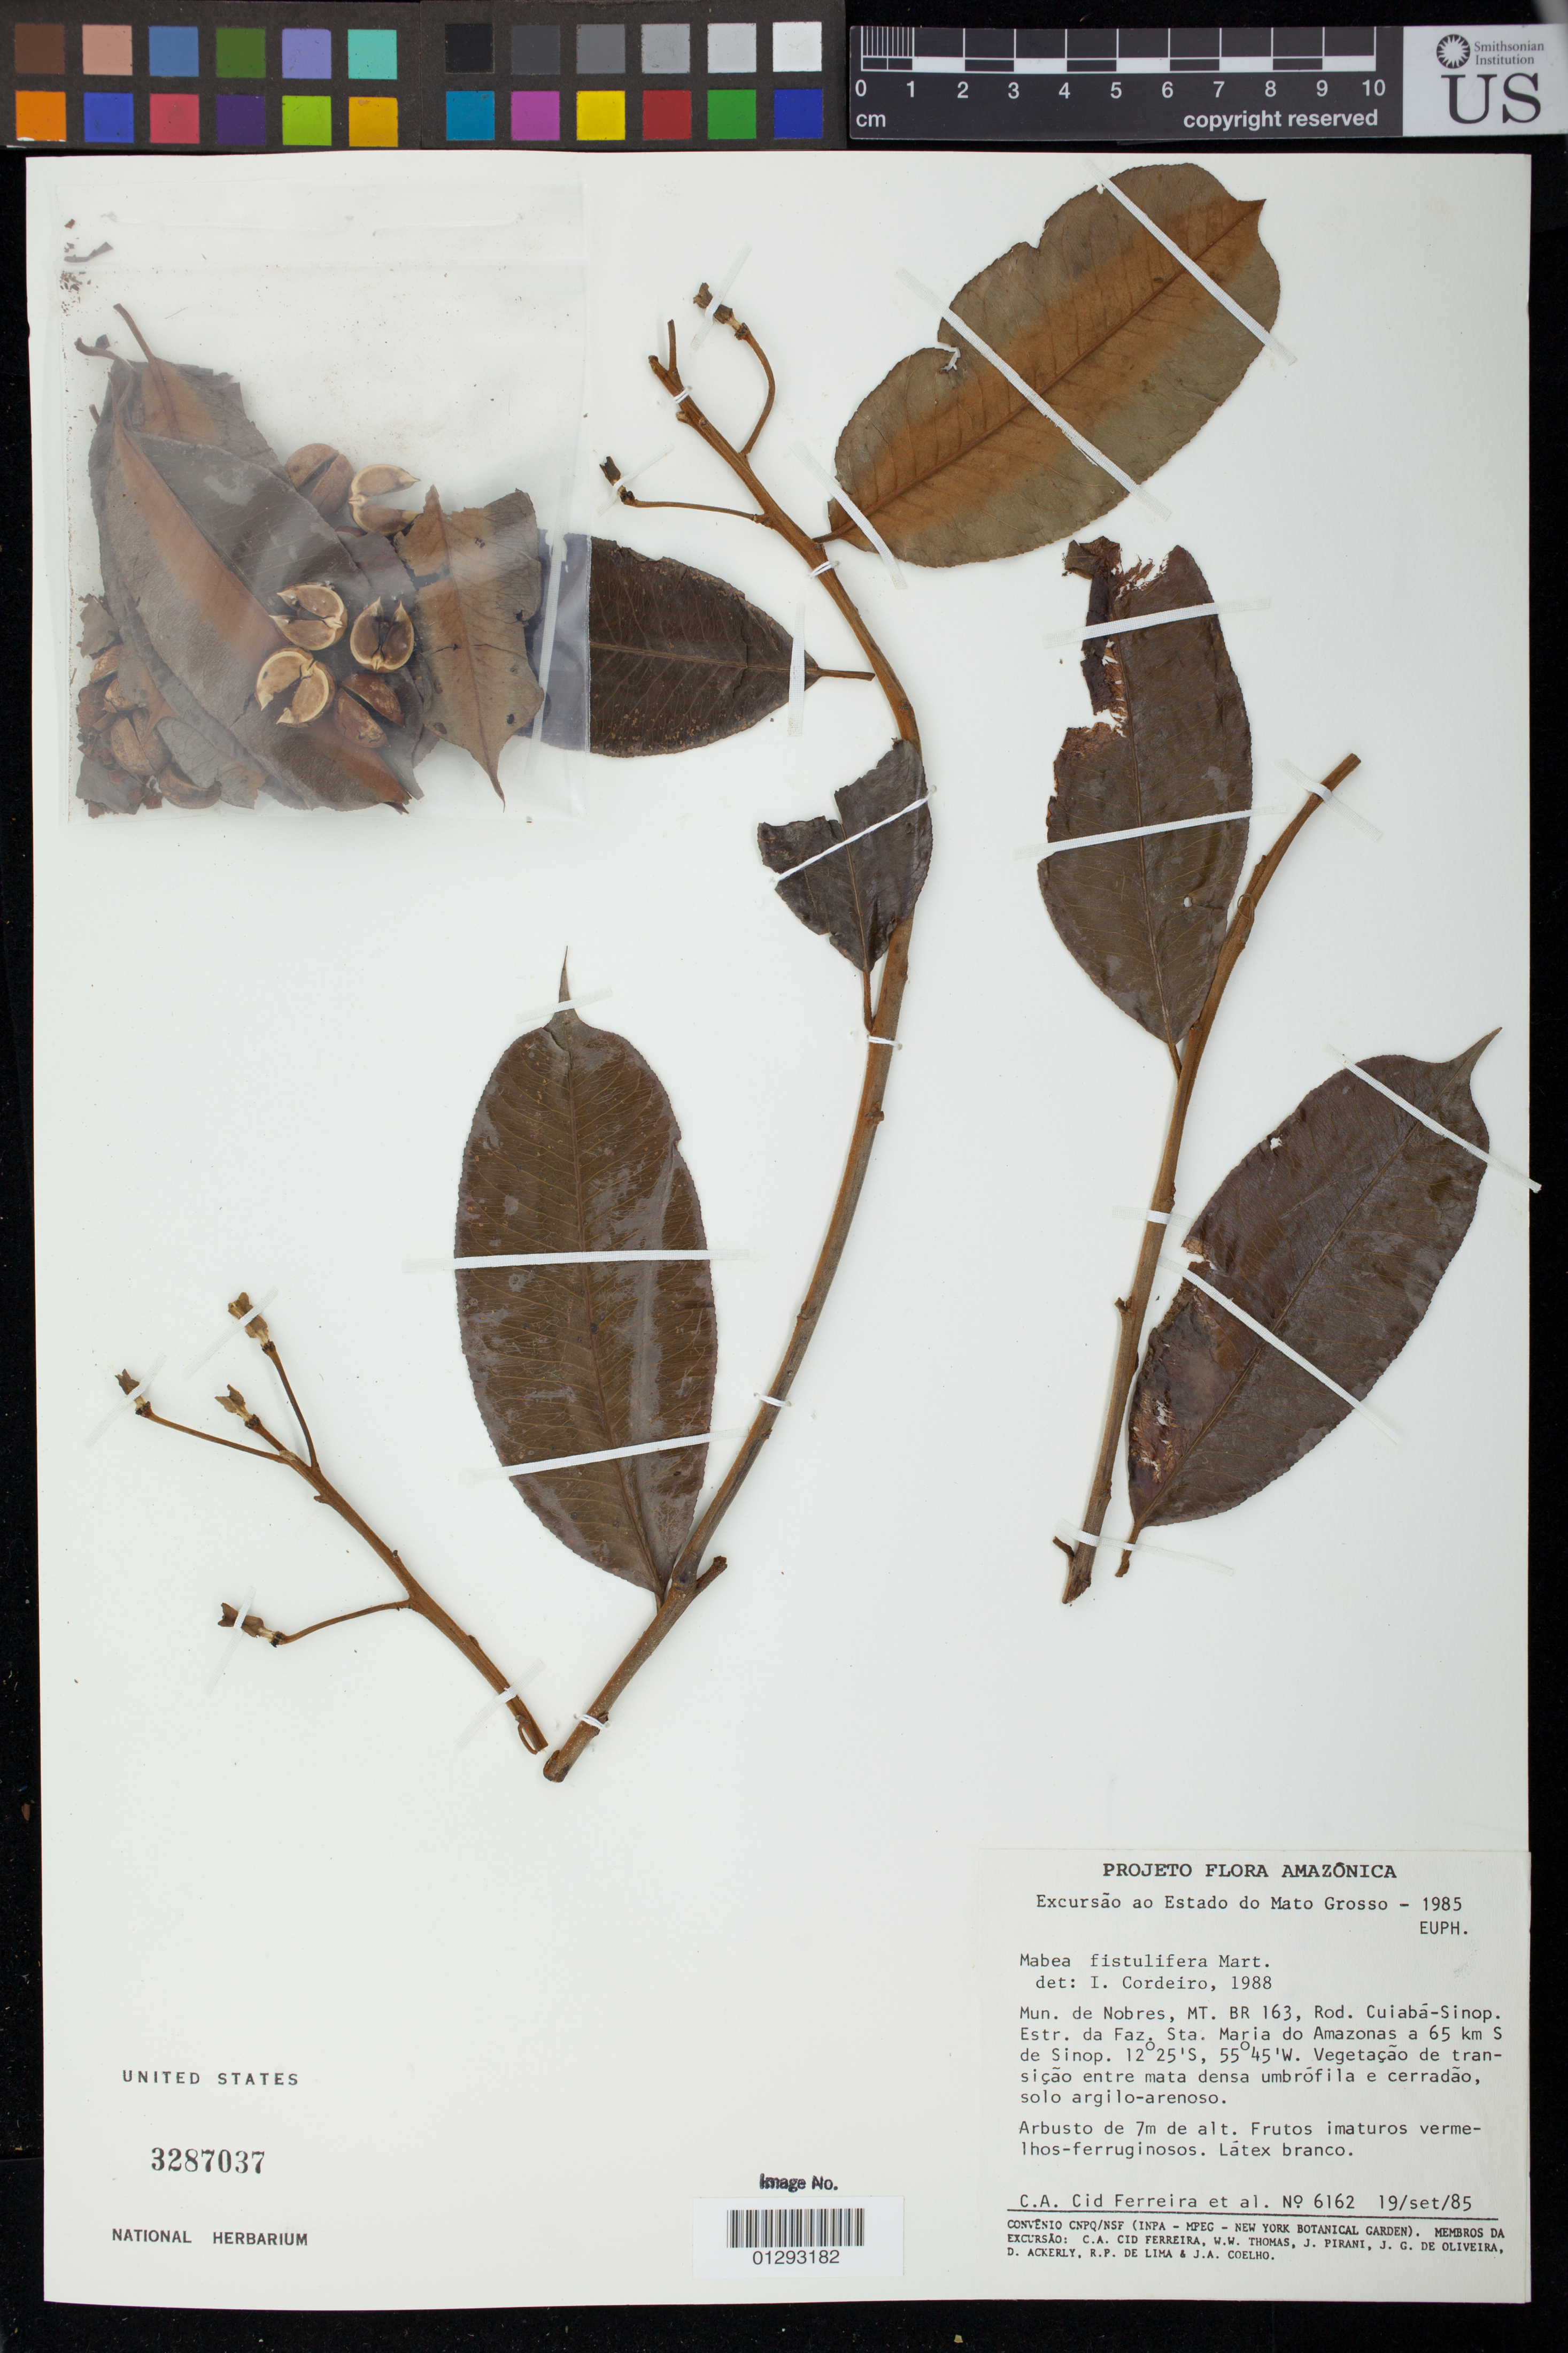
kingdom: Plantae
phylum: Tracheophyta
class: Magnoliopsida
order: Malpighiales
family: Euphorbiaceae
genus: Mabea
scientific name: Mabea fistulifera subsp. robusta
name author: Emmerich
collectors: C. A. Cid Ferreira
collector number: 6162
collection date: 1985-09-19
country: Brazil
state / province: Mato Grosso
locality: Mun. de Nobres, MT. BR 163, Rod. Cuiaba-Sinop. Estr. da Faz. Sta. Maria do Amazonas a 65 km S de Sinop.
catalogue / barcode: US 3287037